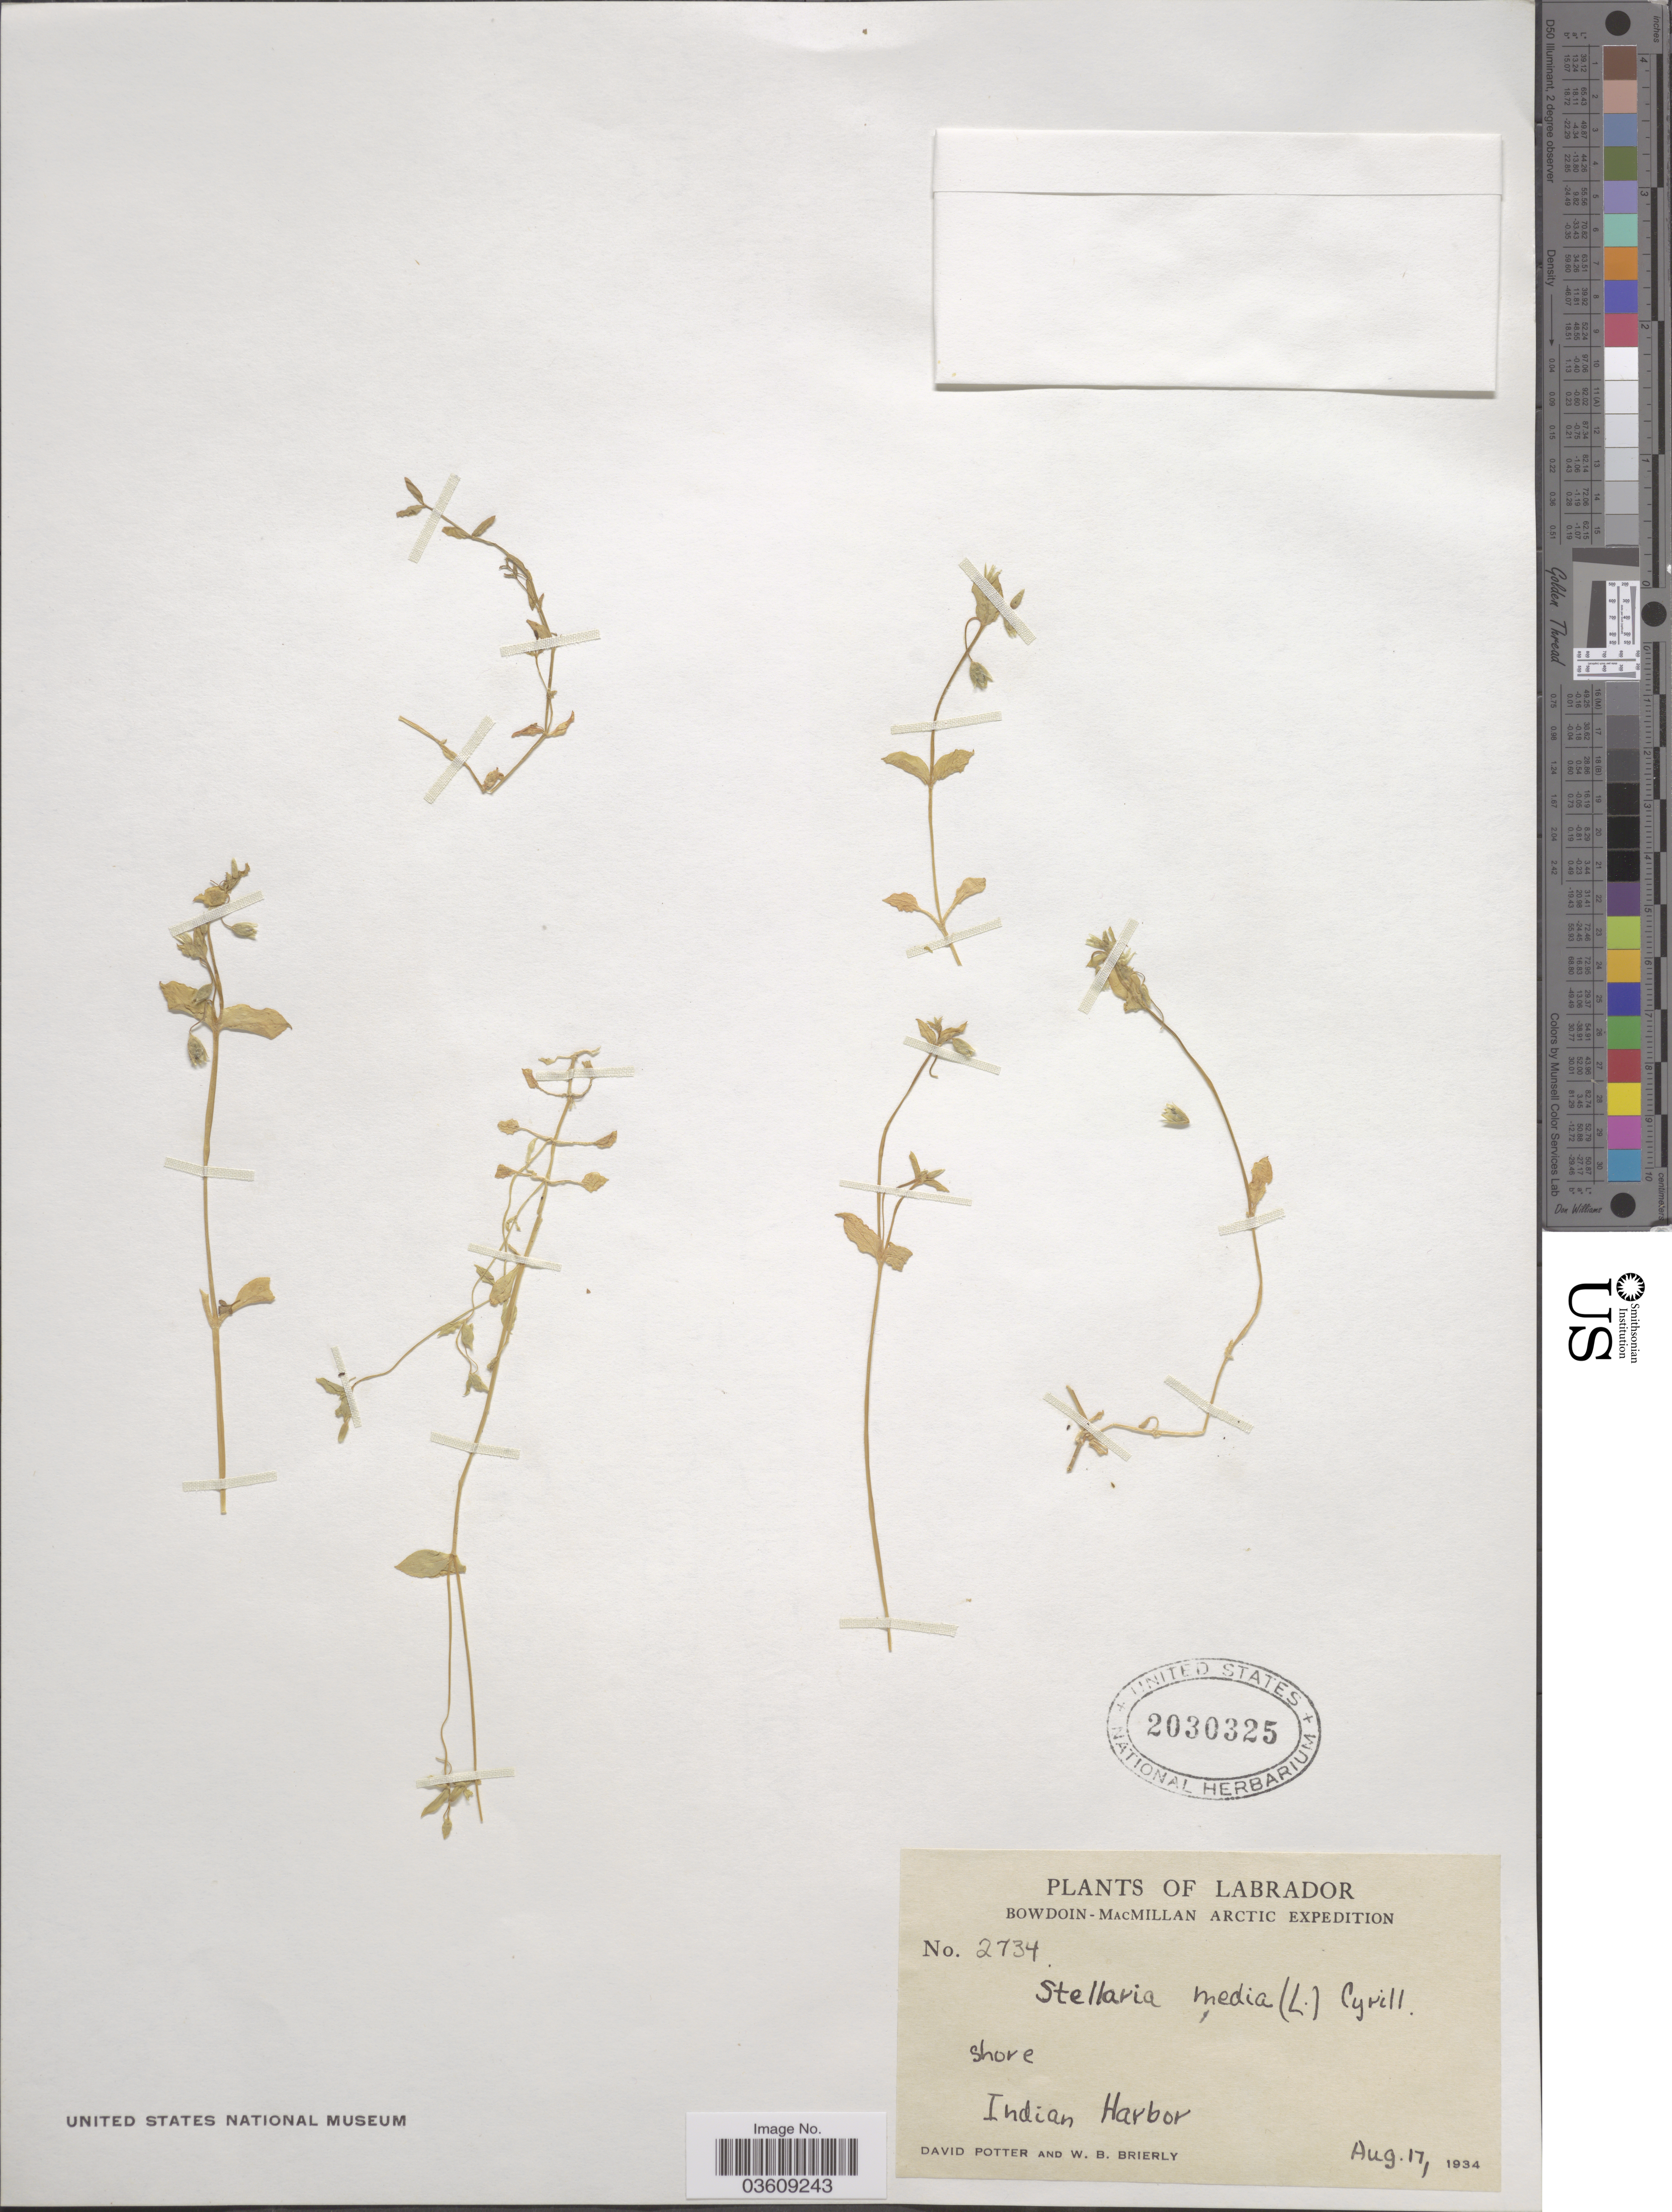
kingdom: Plantae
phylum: Tracheophyta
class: Magnoliopsida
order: Caryophyllales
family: Caryophyllaceae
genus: Stellaria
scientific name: Stellaria media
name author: (L.) Vill.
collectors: D. Potter & W. Brierly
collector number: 2734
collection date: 1934-08-17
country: Canada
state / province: Newfoundland and Labrador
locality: Labrador. Shore. Indian Harbor.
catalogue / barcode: US 2030325